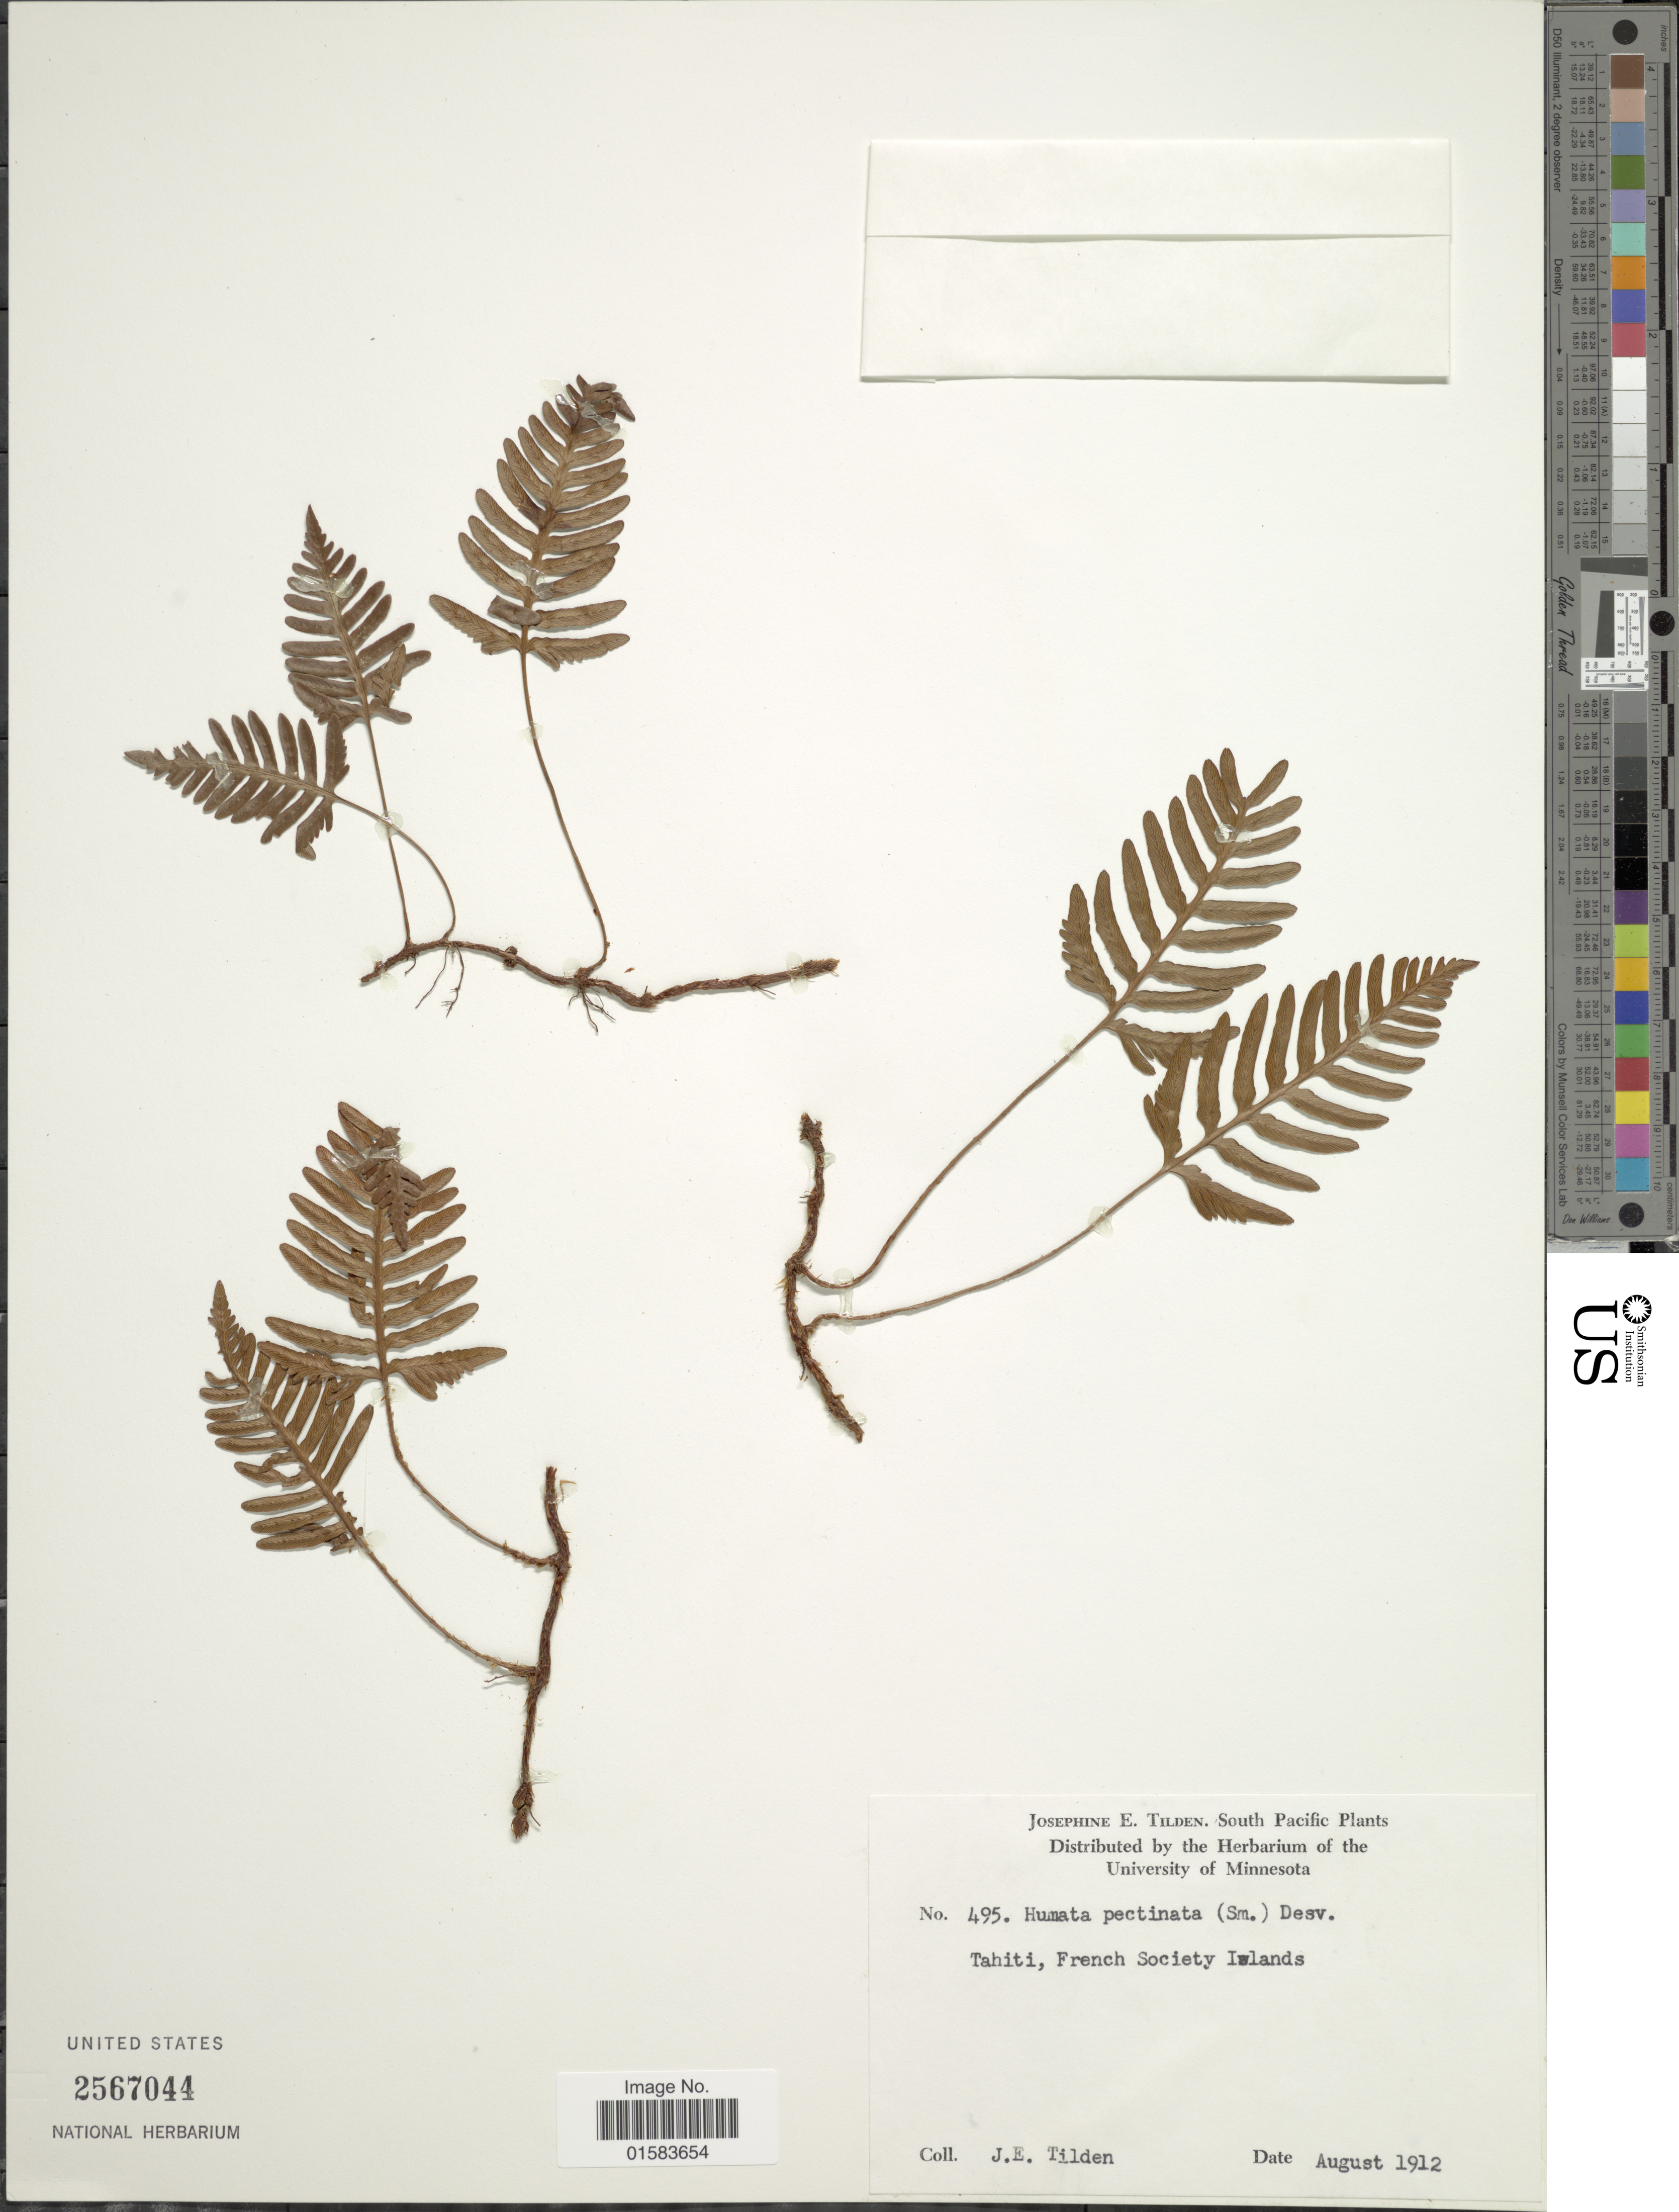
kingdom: Plantae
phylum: Tracheophyta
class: Polypodiopsida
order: Polypodiales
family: Davalliaceae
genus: Davallia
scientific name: Davallia pectinata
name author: Sm.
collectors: J. E. Tilden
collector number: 495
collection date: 1912-08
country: French Polynesia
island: Tahiti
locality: Tahiti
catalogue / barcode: US 2567044